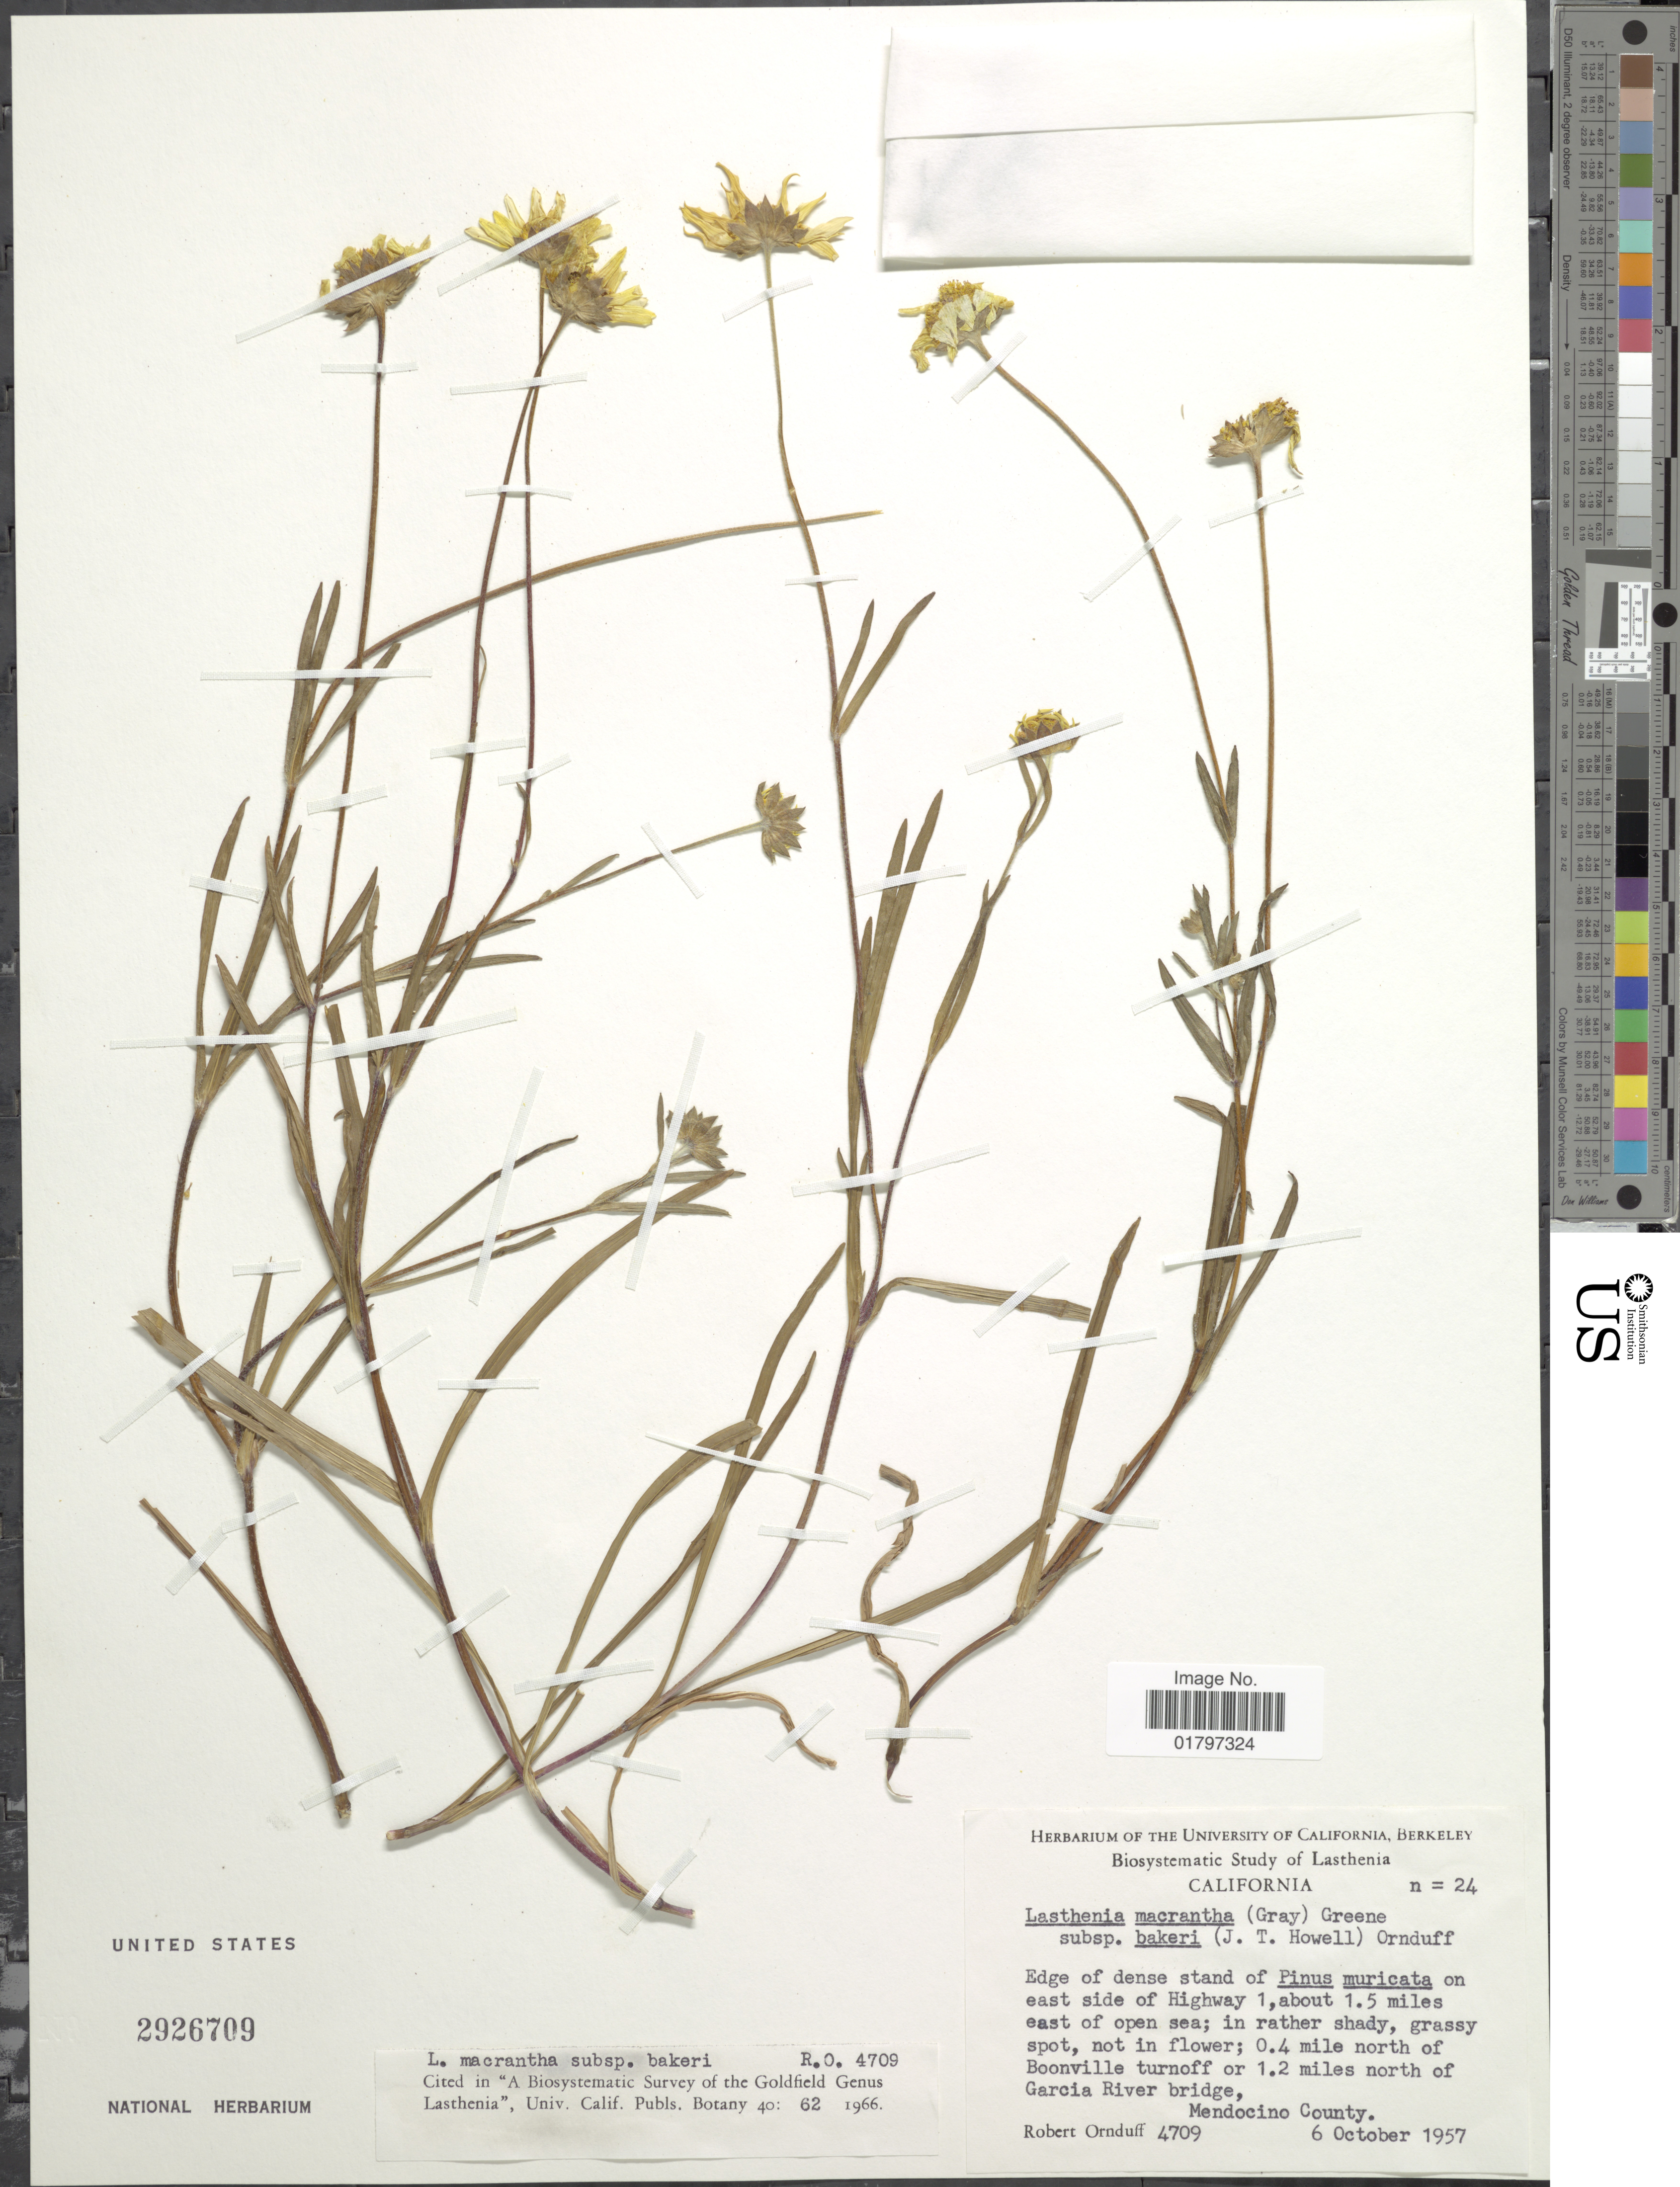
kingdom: Plantae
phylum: Tracheophyta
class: Magnoliopsida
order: Asterales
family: Asteraceae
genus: Lasthenia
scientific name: Lasthenia lasthemia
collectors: R. Ornduff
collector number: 4709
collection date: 1957-10-06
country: United States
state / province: California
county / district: Mendocino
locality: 0.4 mile north of Boonville turnoff or 1.2 miles north of Garcia River bridge, Mendocino County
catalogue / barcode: US 2926709